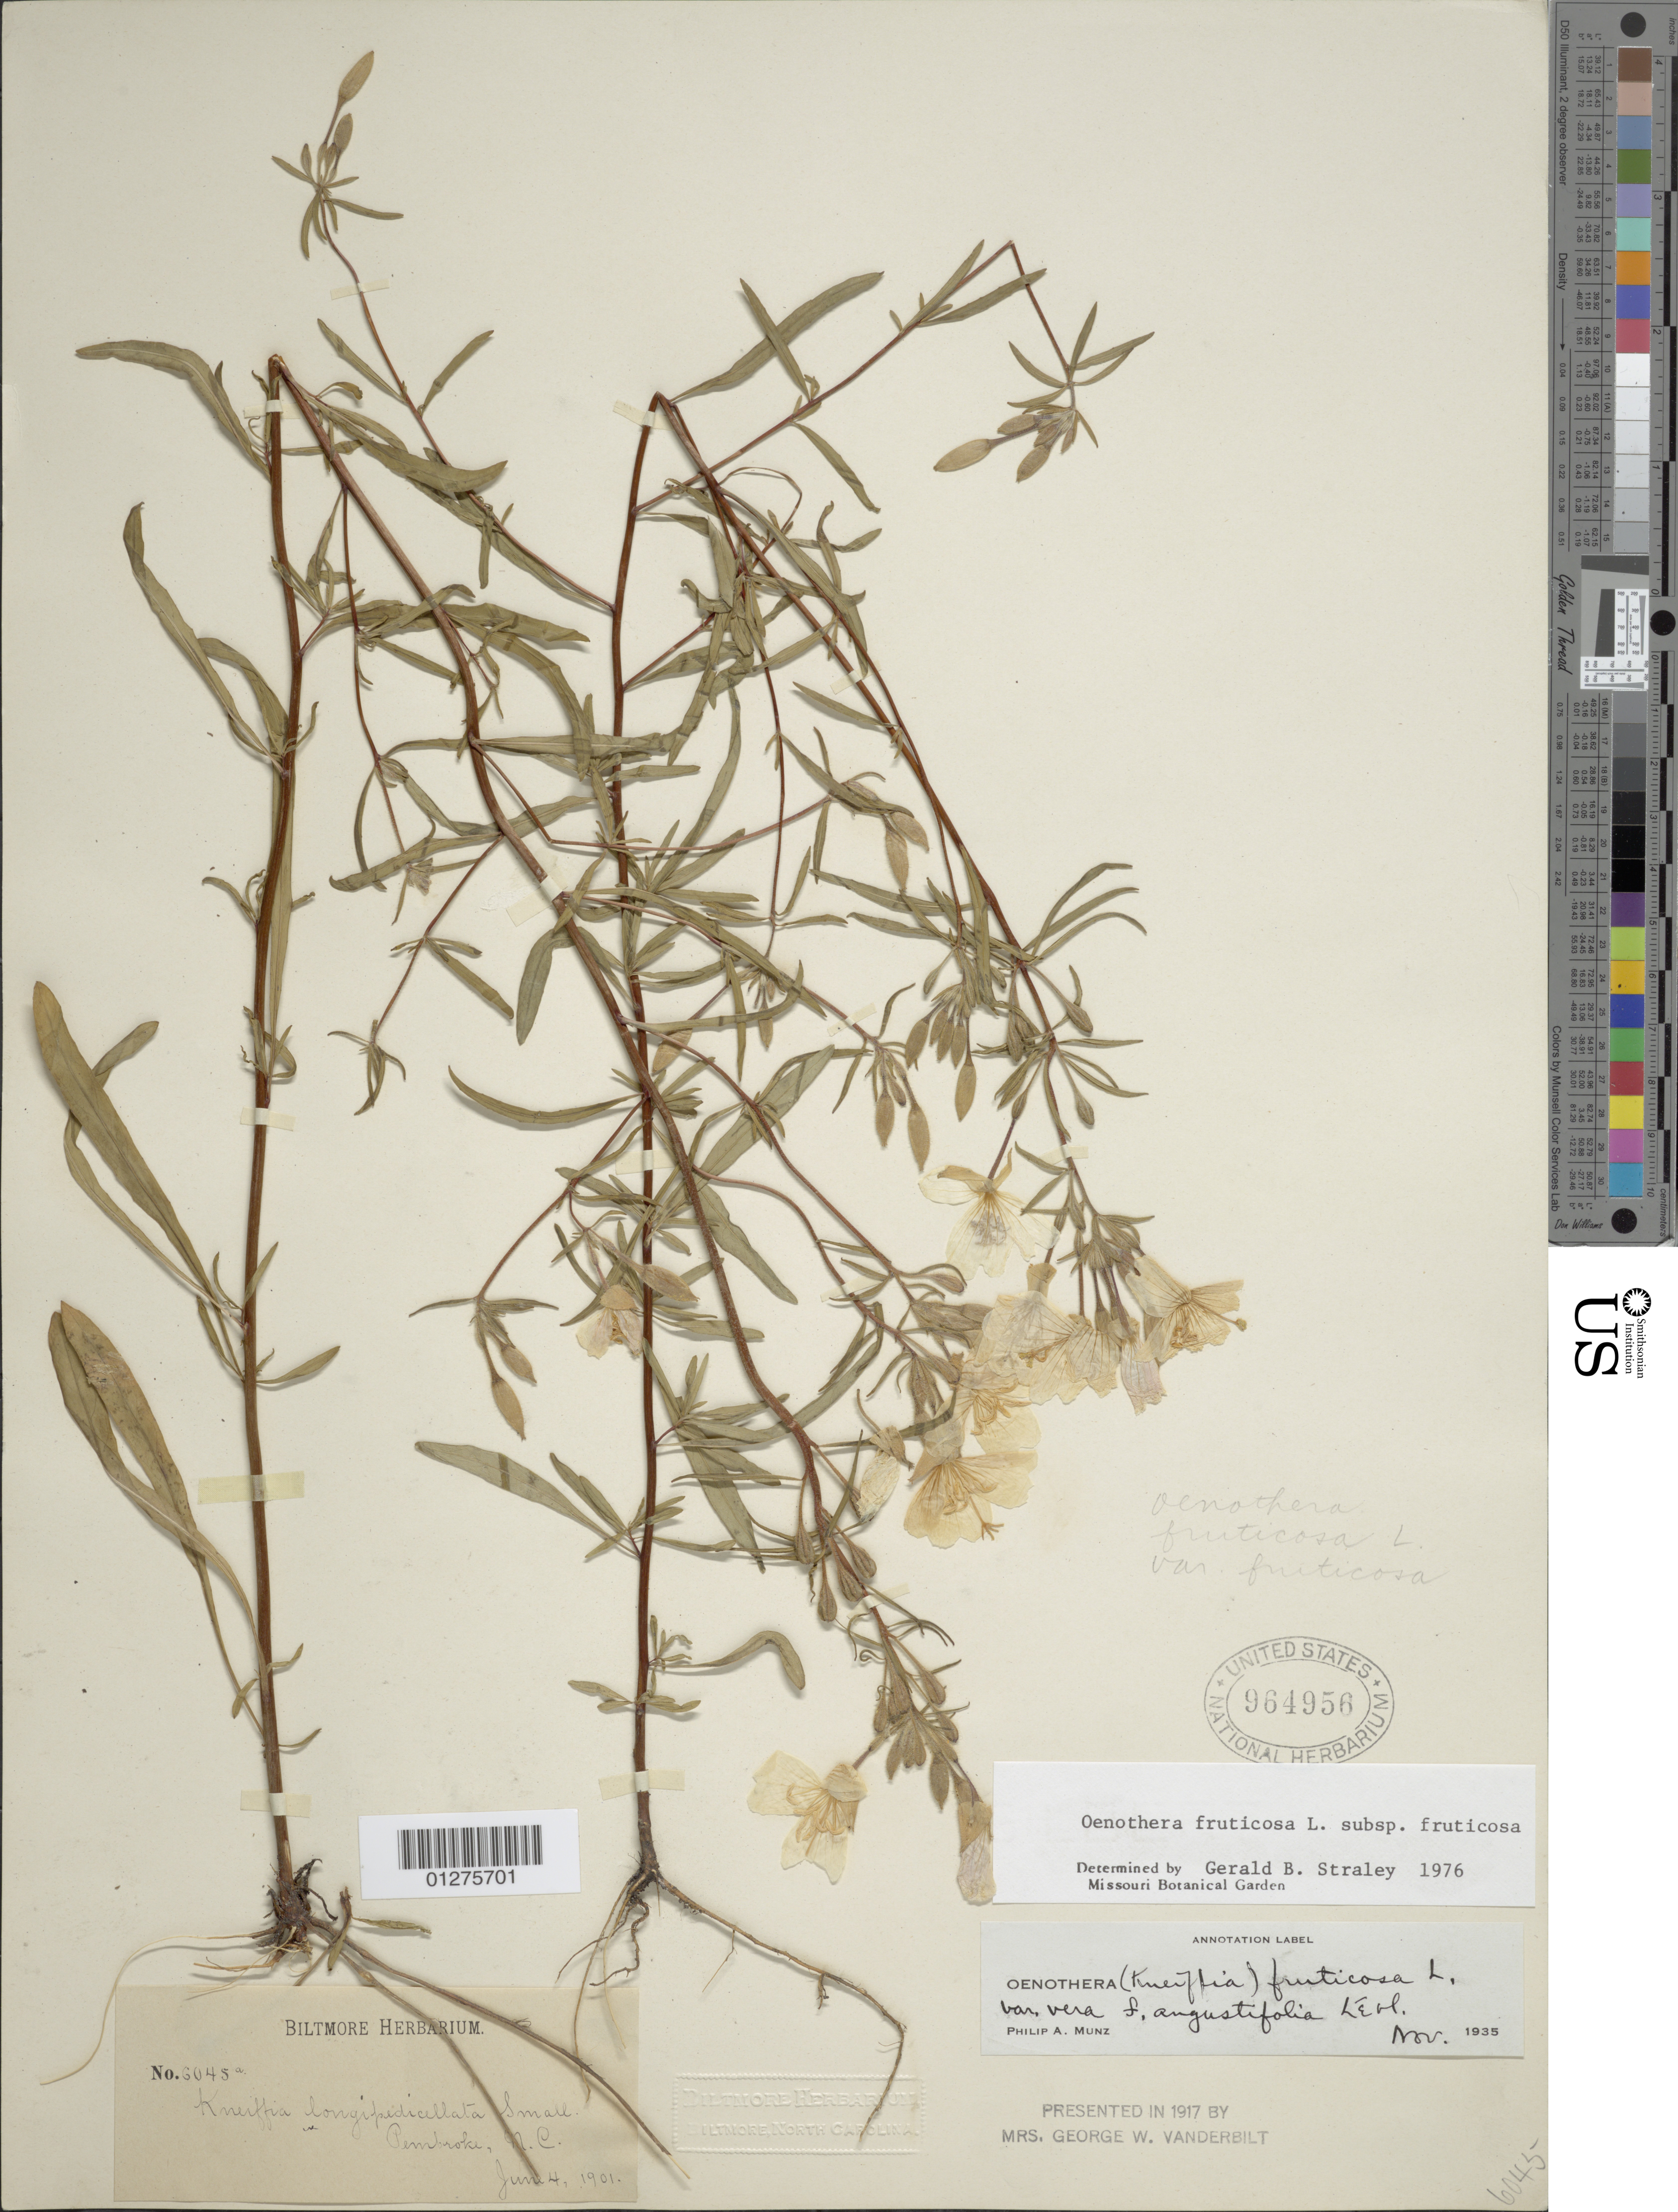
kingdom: Plantae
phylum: Tracheophyta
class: Magnoliopsida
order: Myrtales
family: Onagraceae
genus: Oenothera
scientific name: Oenothera fruticosa subsp. fruticosa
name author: L.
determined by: Straley, G. B.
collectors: ex herb. Biltmore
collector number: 6045a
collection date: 1901-06-04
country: United States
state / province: North Carolina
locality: Pembroke.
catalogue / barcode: US 964956